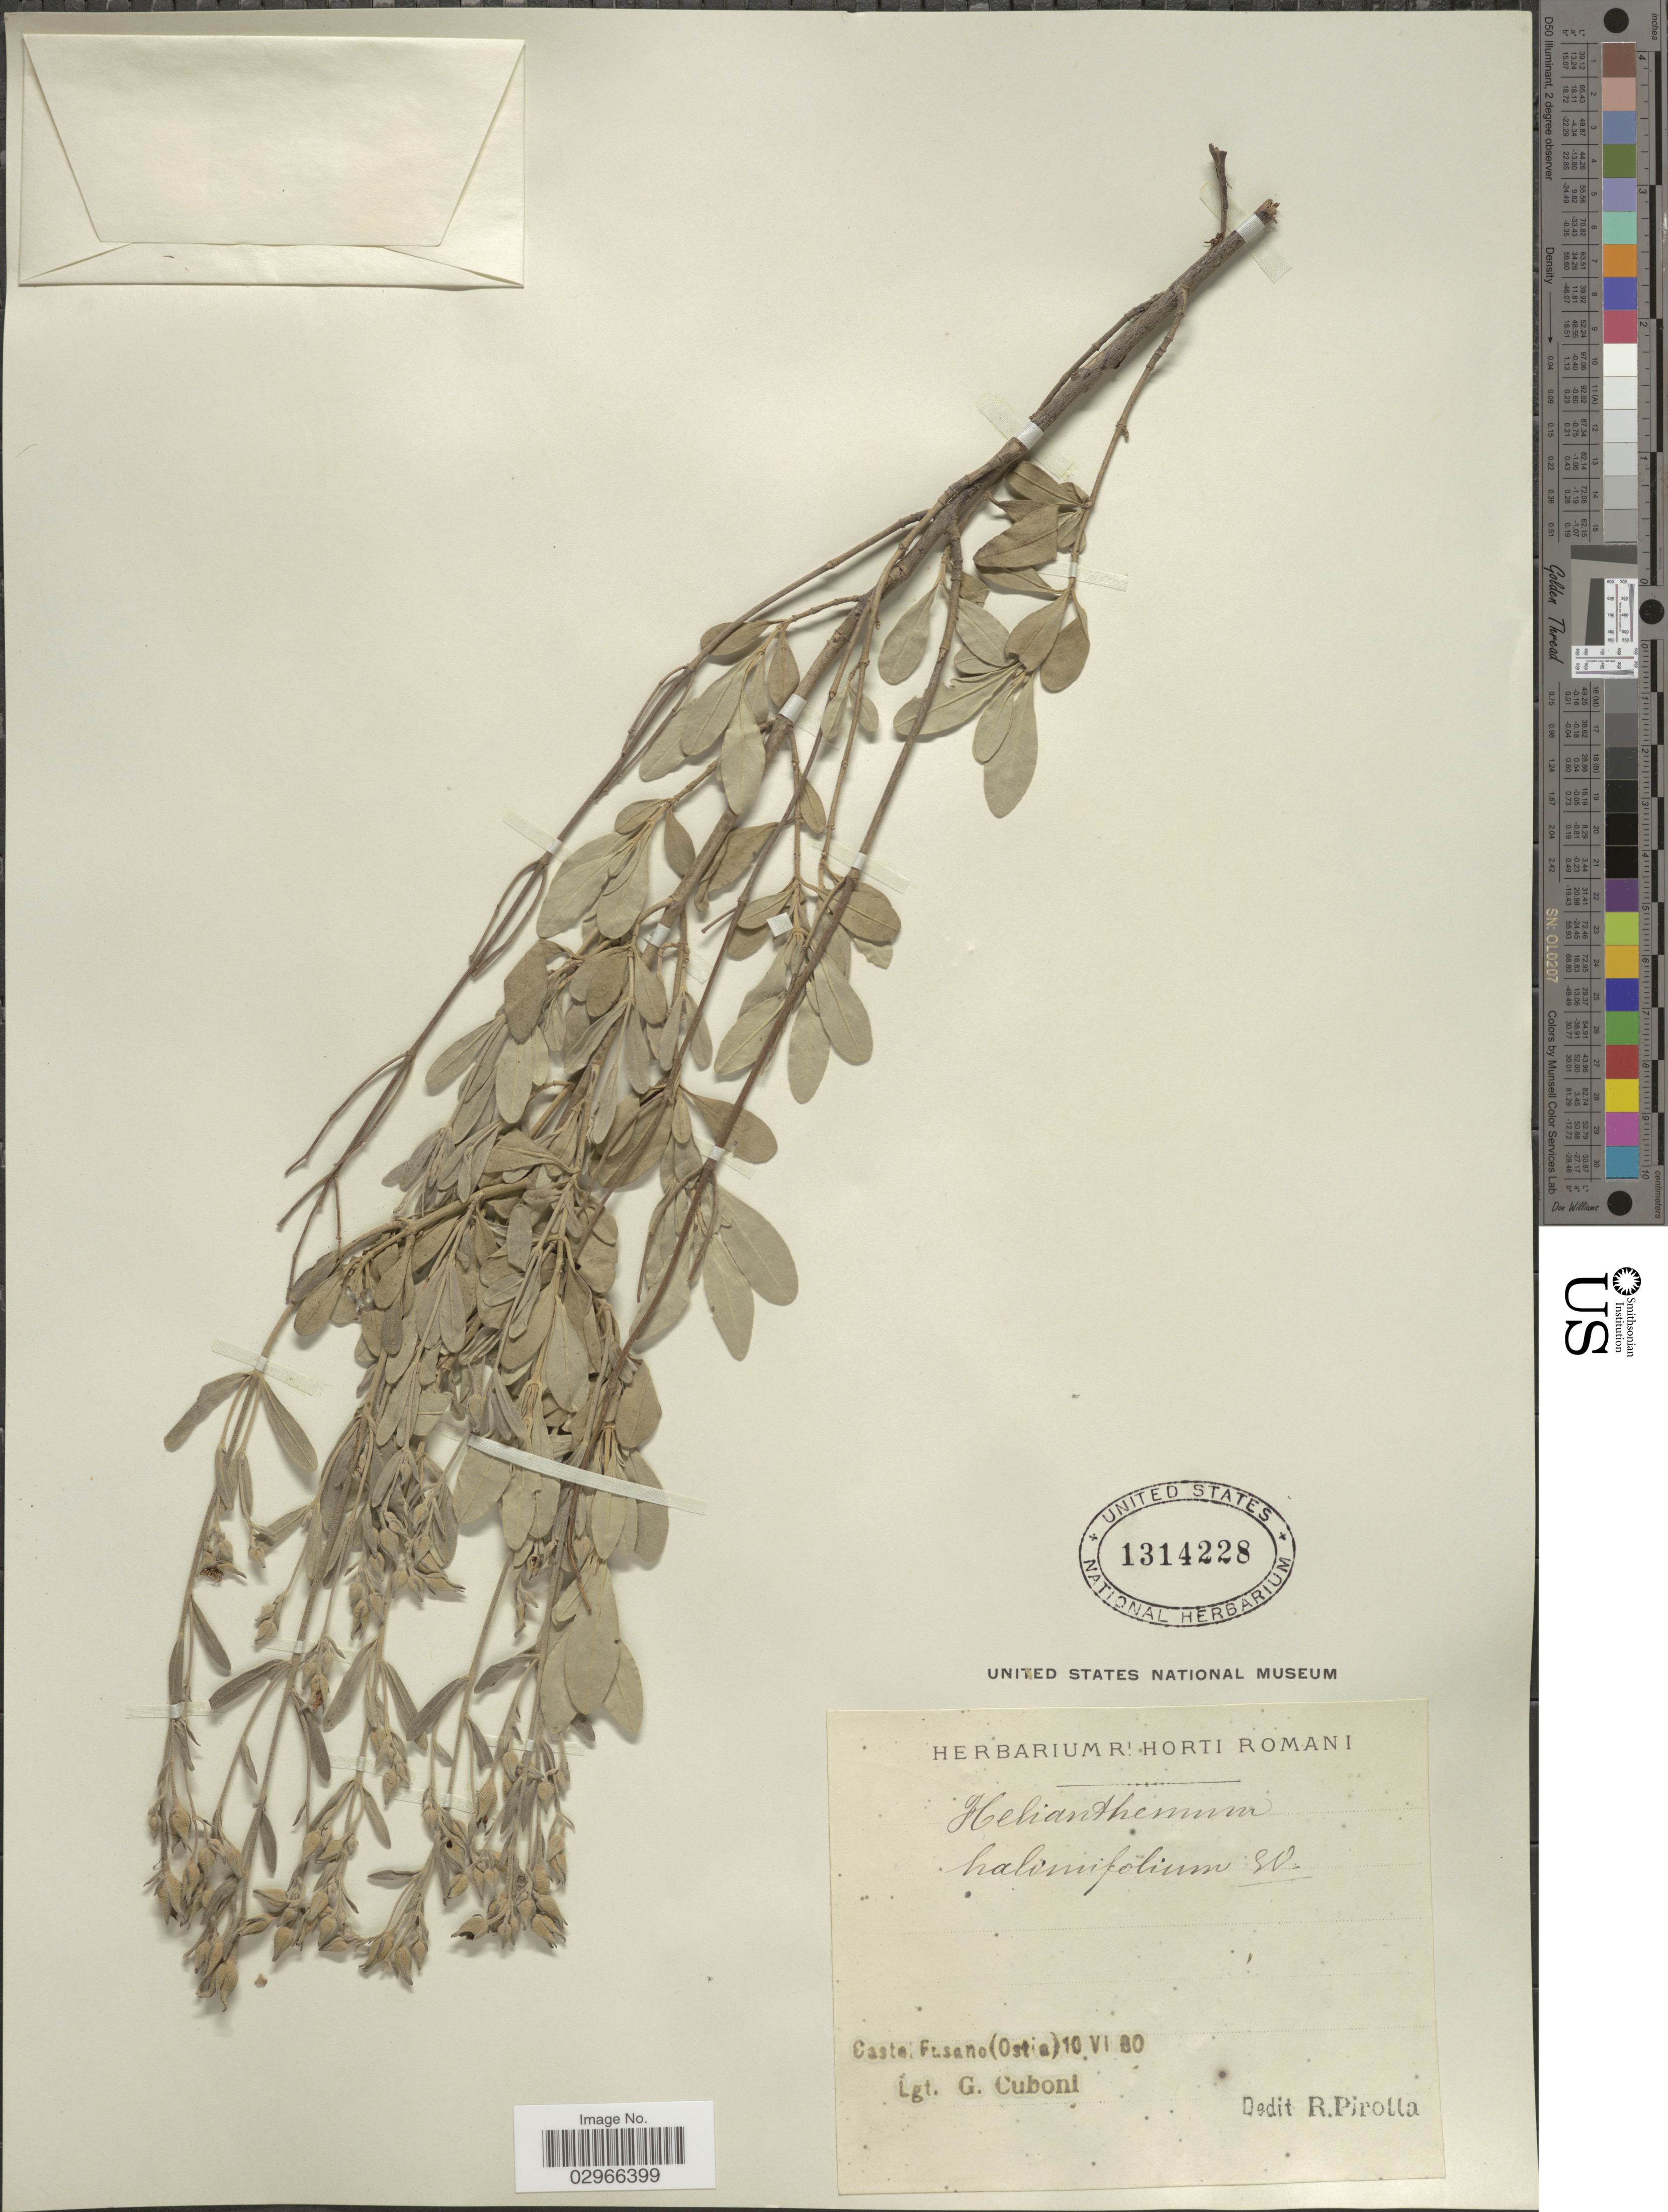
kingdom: Plantae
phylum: Tracheophyta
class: Magnoliopsida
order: Malvales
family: Cistaceae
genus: Halimium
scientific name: Halimium halimifolium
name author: (L.) Willk.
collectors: G. Cuboni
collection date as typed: Transcribed d/m/y: 10/6/80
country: Romania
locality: Castel Fusano (Ostia).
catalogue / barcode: US 1314228